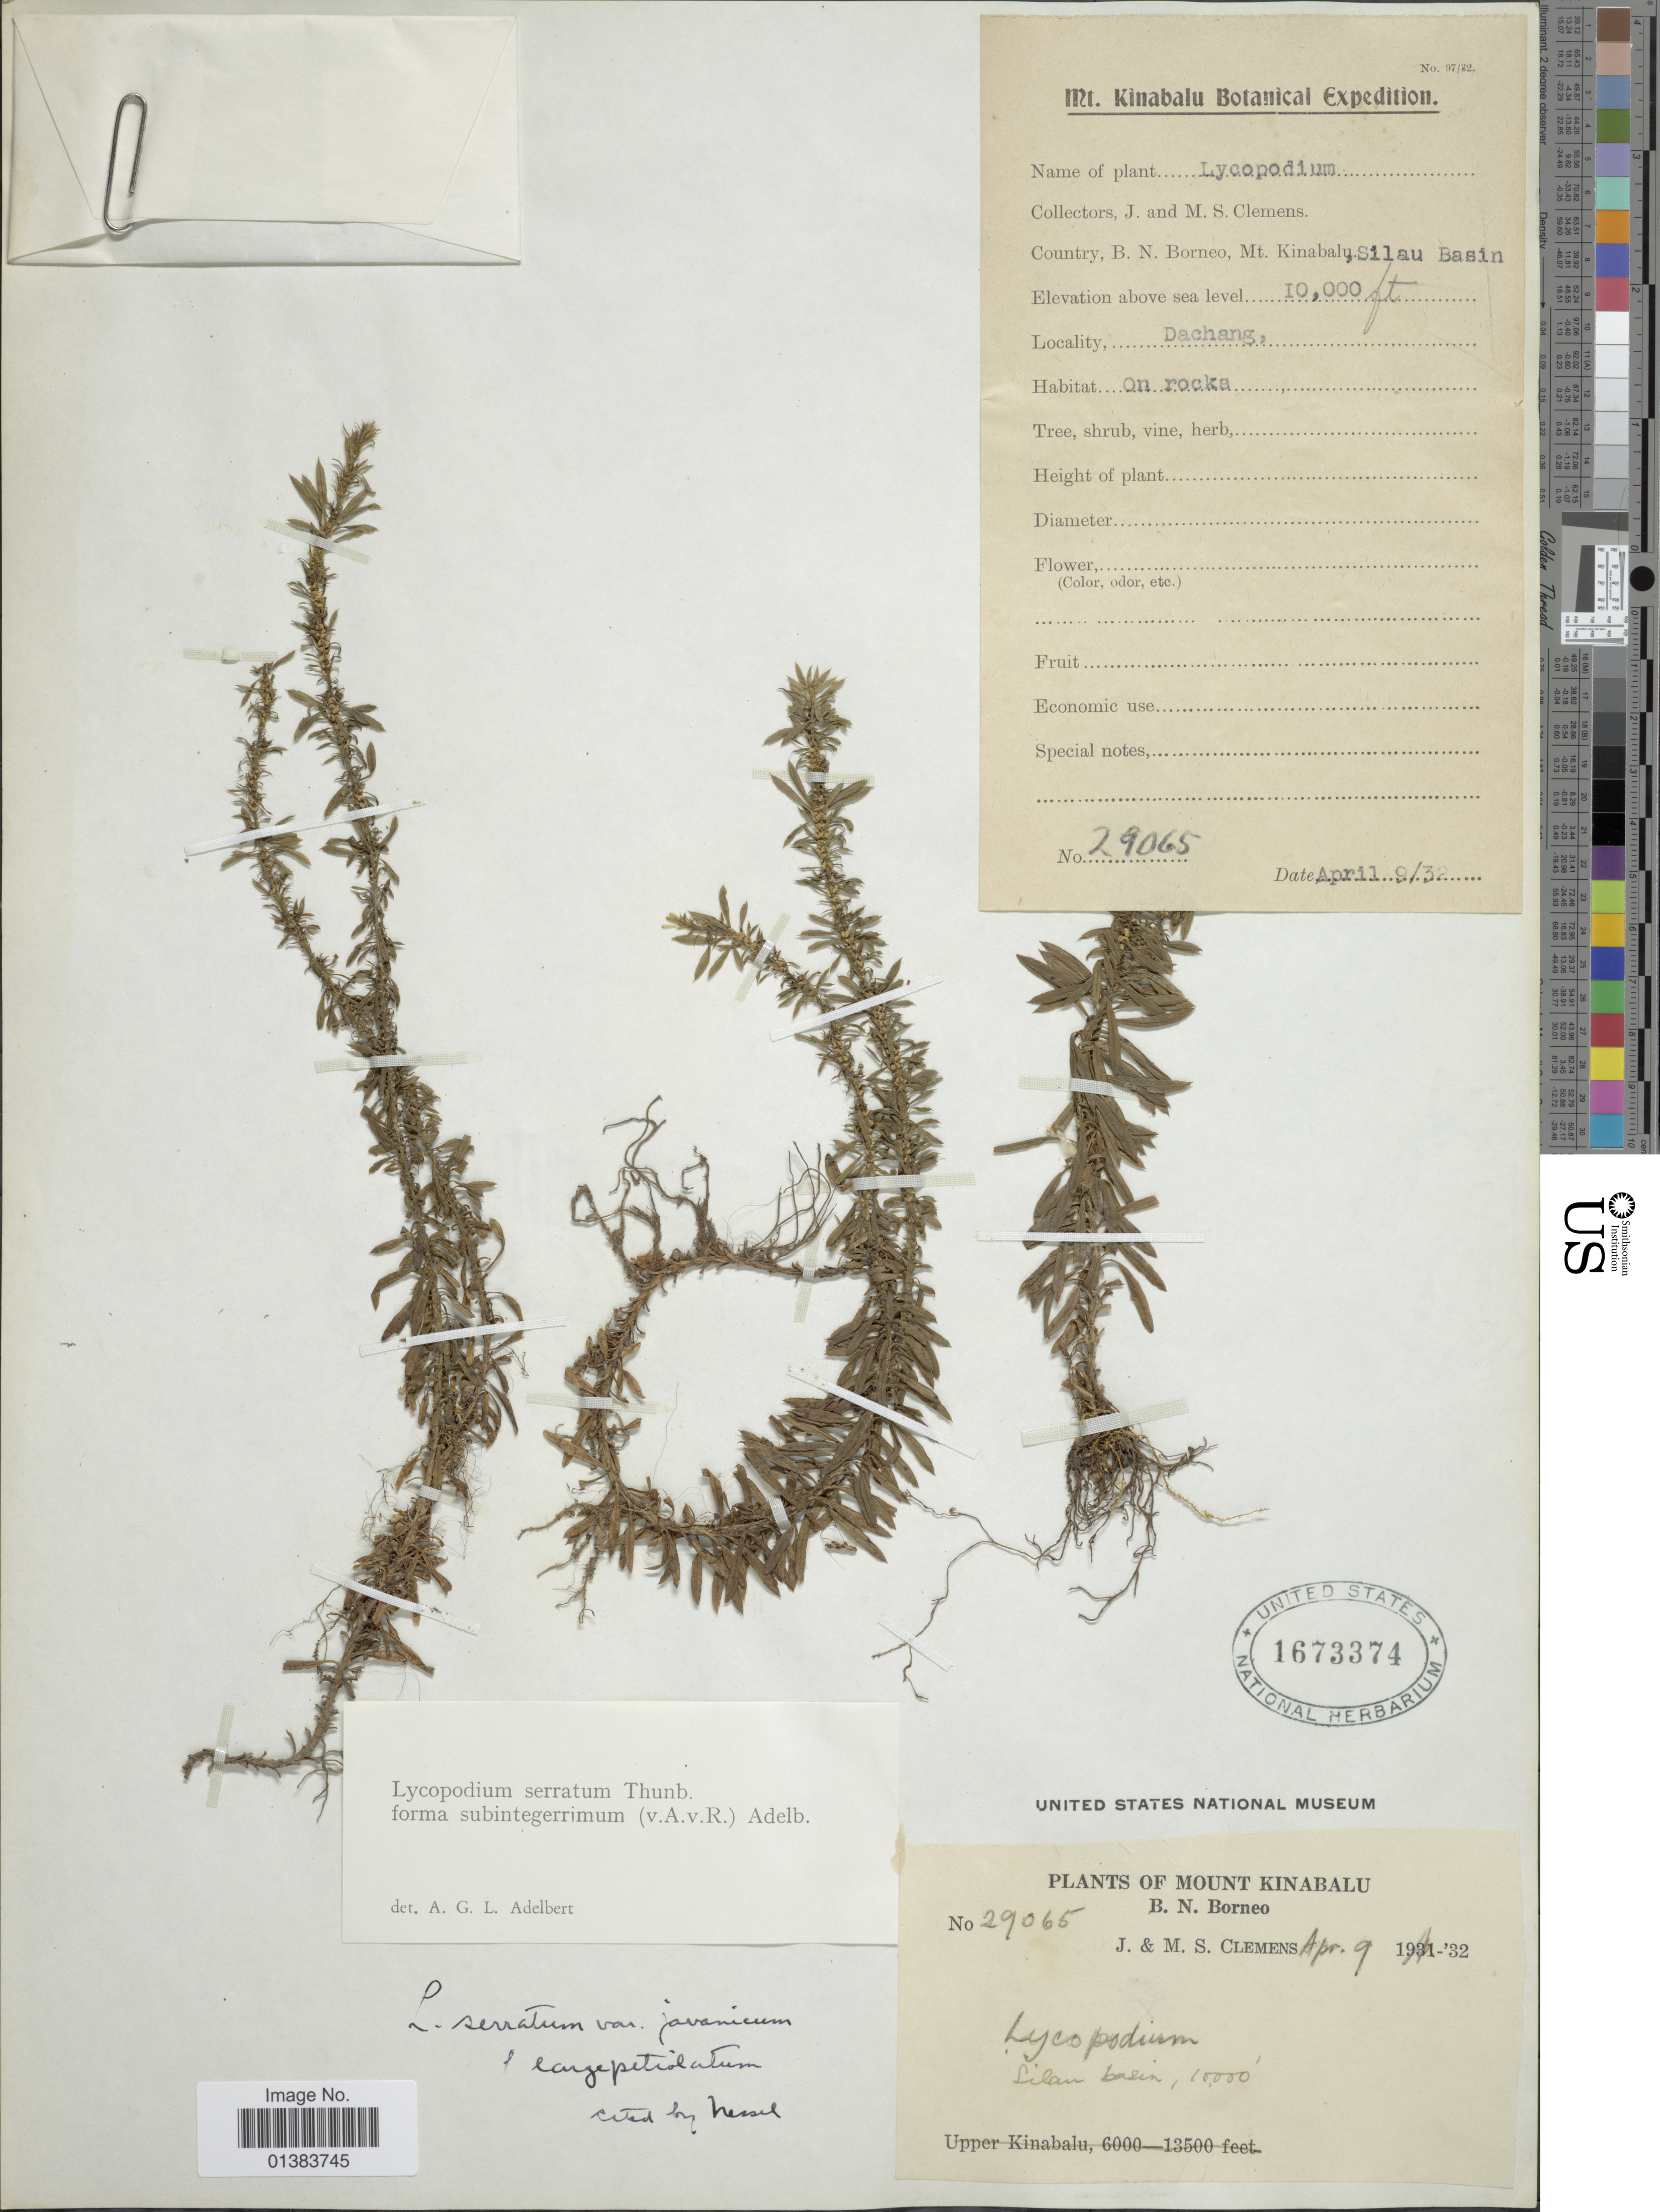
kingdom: Plantae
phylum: Tracheophyta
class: Lycopodiopsida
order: Lycopodiales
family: Lycopodiaceae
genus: Huperzia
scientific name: Huperzia serrata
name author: (Thunb.) Trevis.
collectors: J. Clemens & M. S. Clemens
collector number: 29065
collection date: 1932-04-09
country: Malaysia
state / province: Sabah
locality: Mount Kinabalu, B.N. Borneo, Lilan basin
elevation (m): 3048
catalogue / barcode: US 1673374